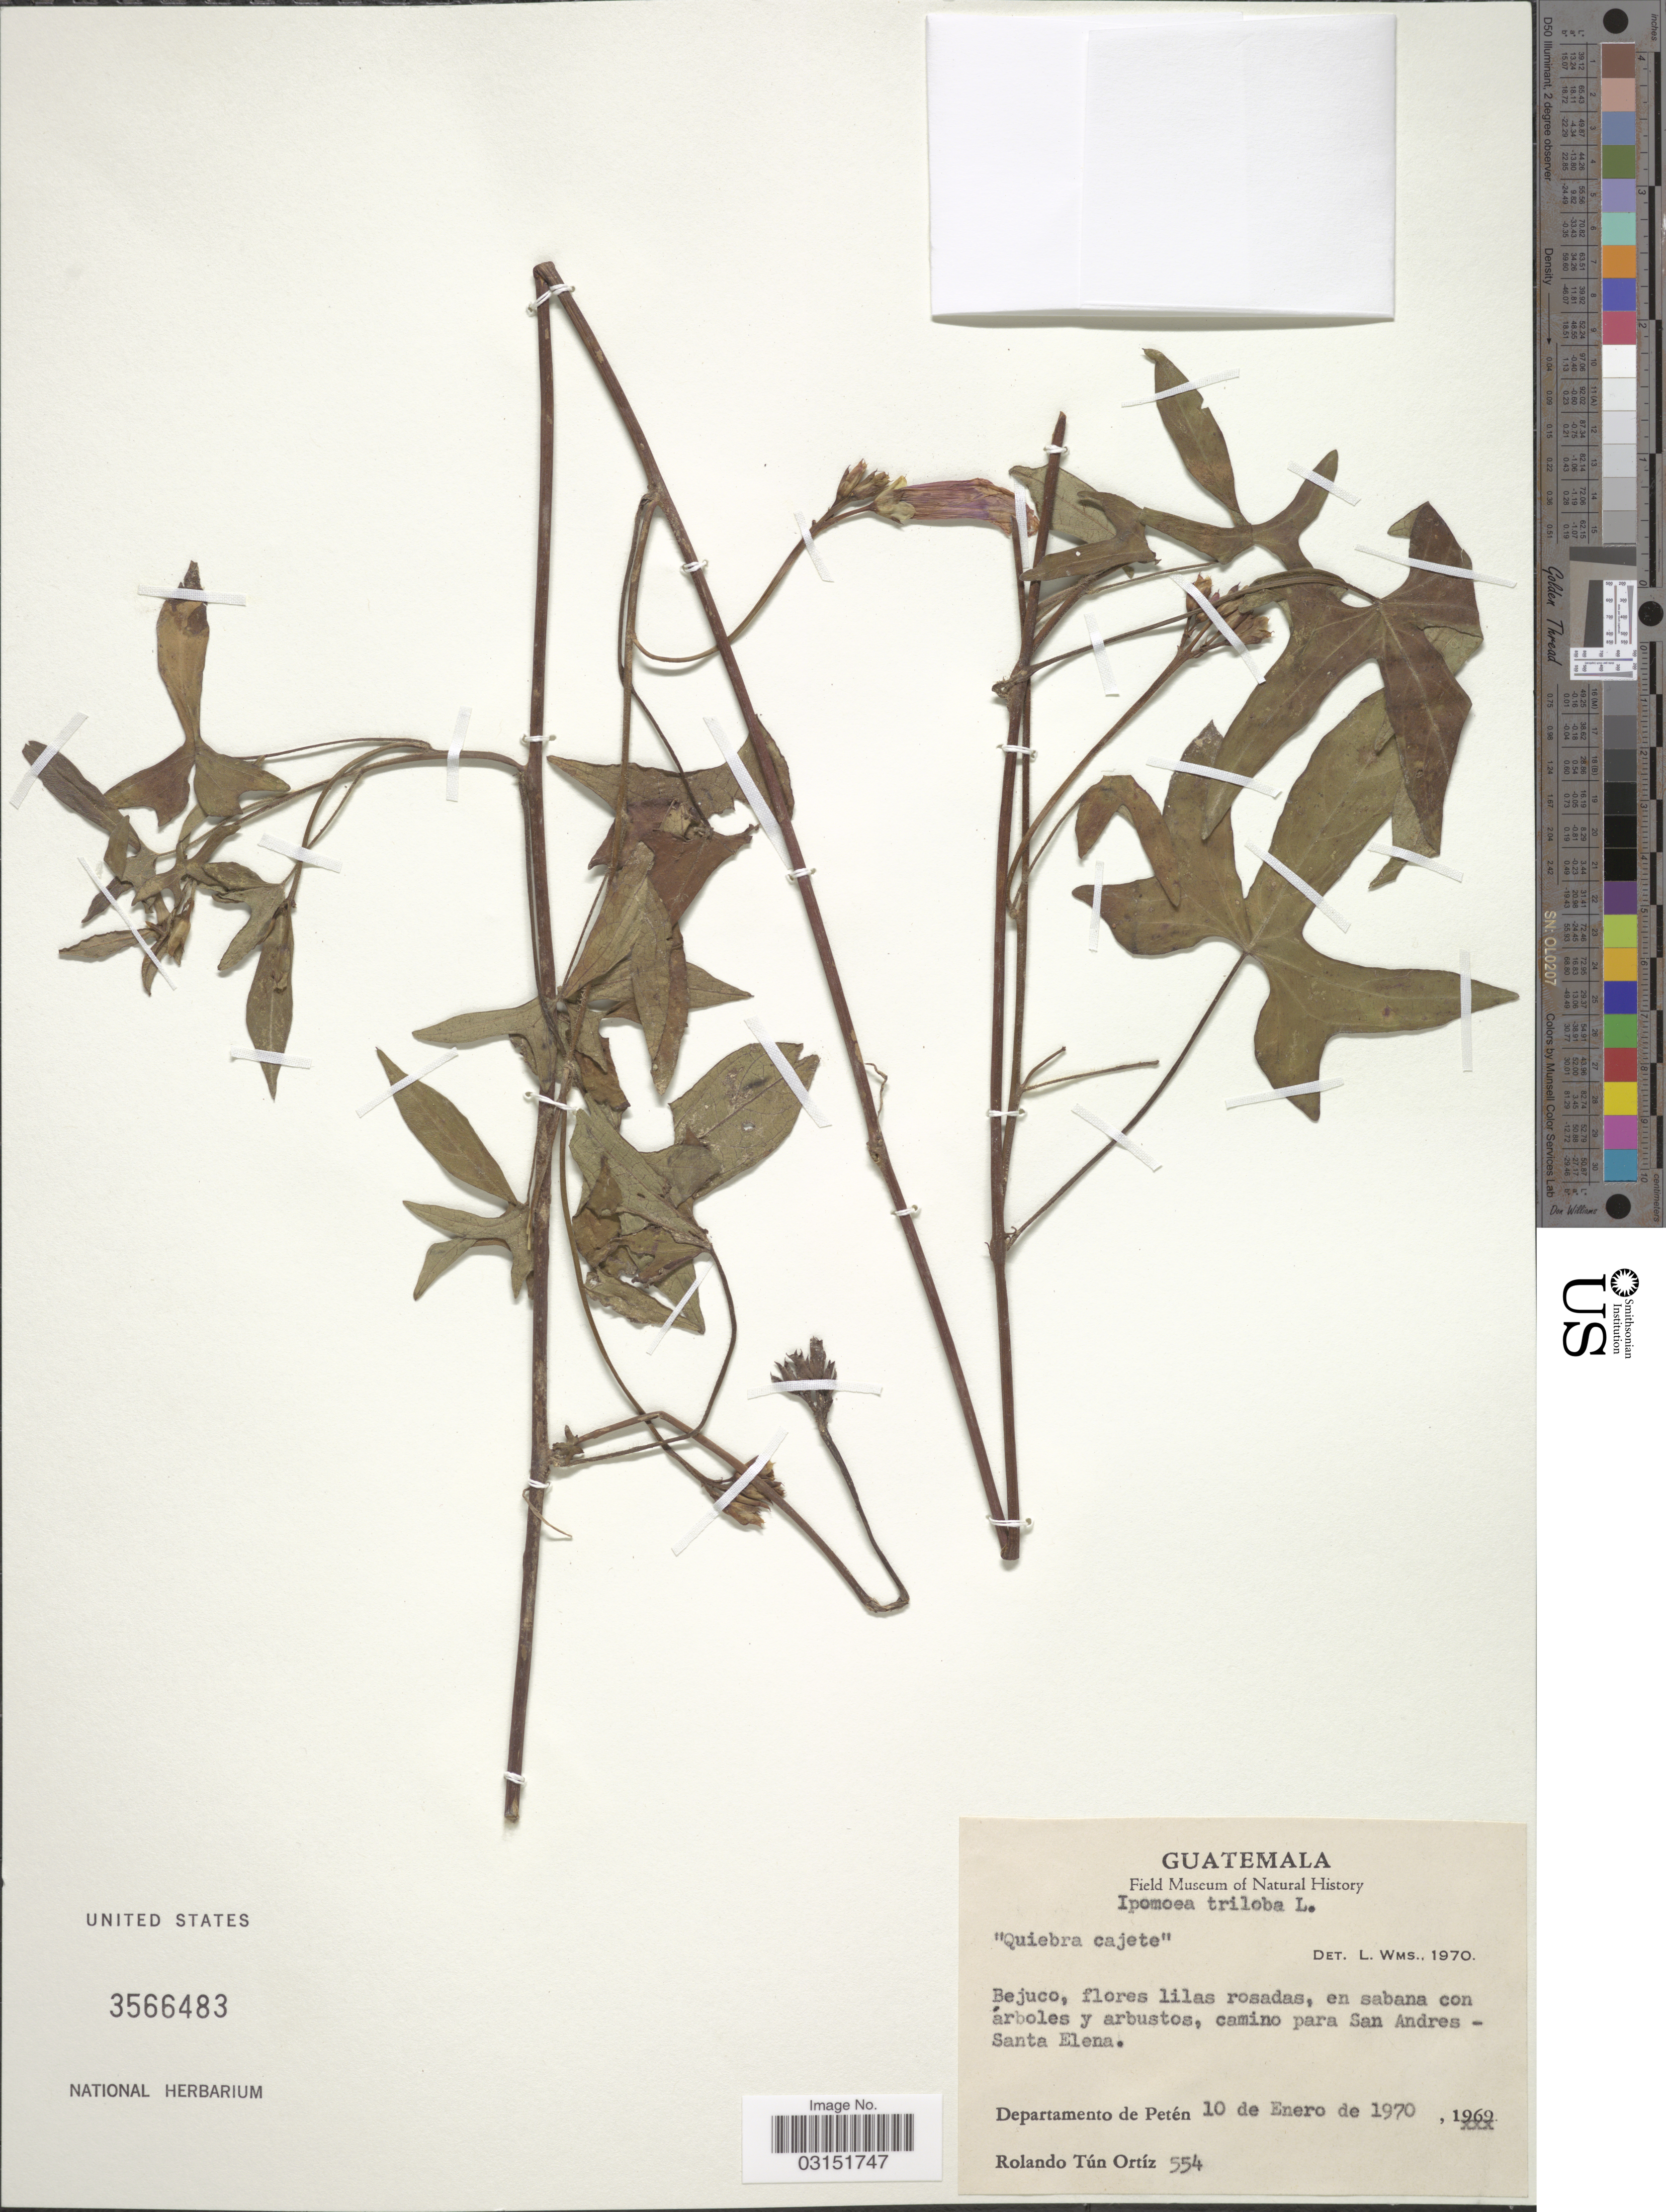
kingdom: Plantae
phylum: Tracheophyta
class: Magnoliopsida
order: Solanales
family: Convolvulaceae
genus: Ipomoea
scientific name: Ipomoea triloba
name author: L.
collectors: R. T. Ortíz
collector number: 554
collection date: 1970-01-10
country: Guatemala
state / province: El Petén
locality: Camino para San Andres - Santa Elena. Departamento de Petén.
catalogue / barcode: US 3566483